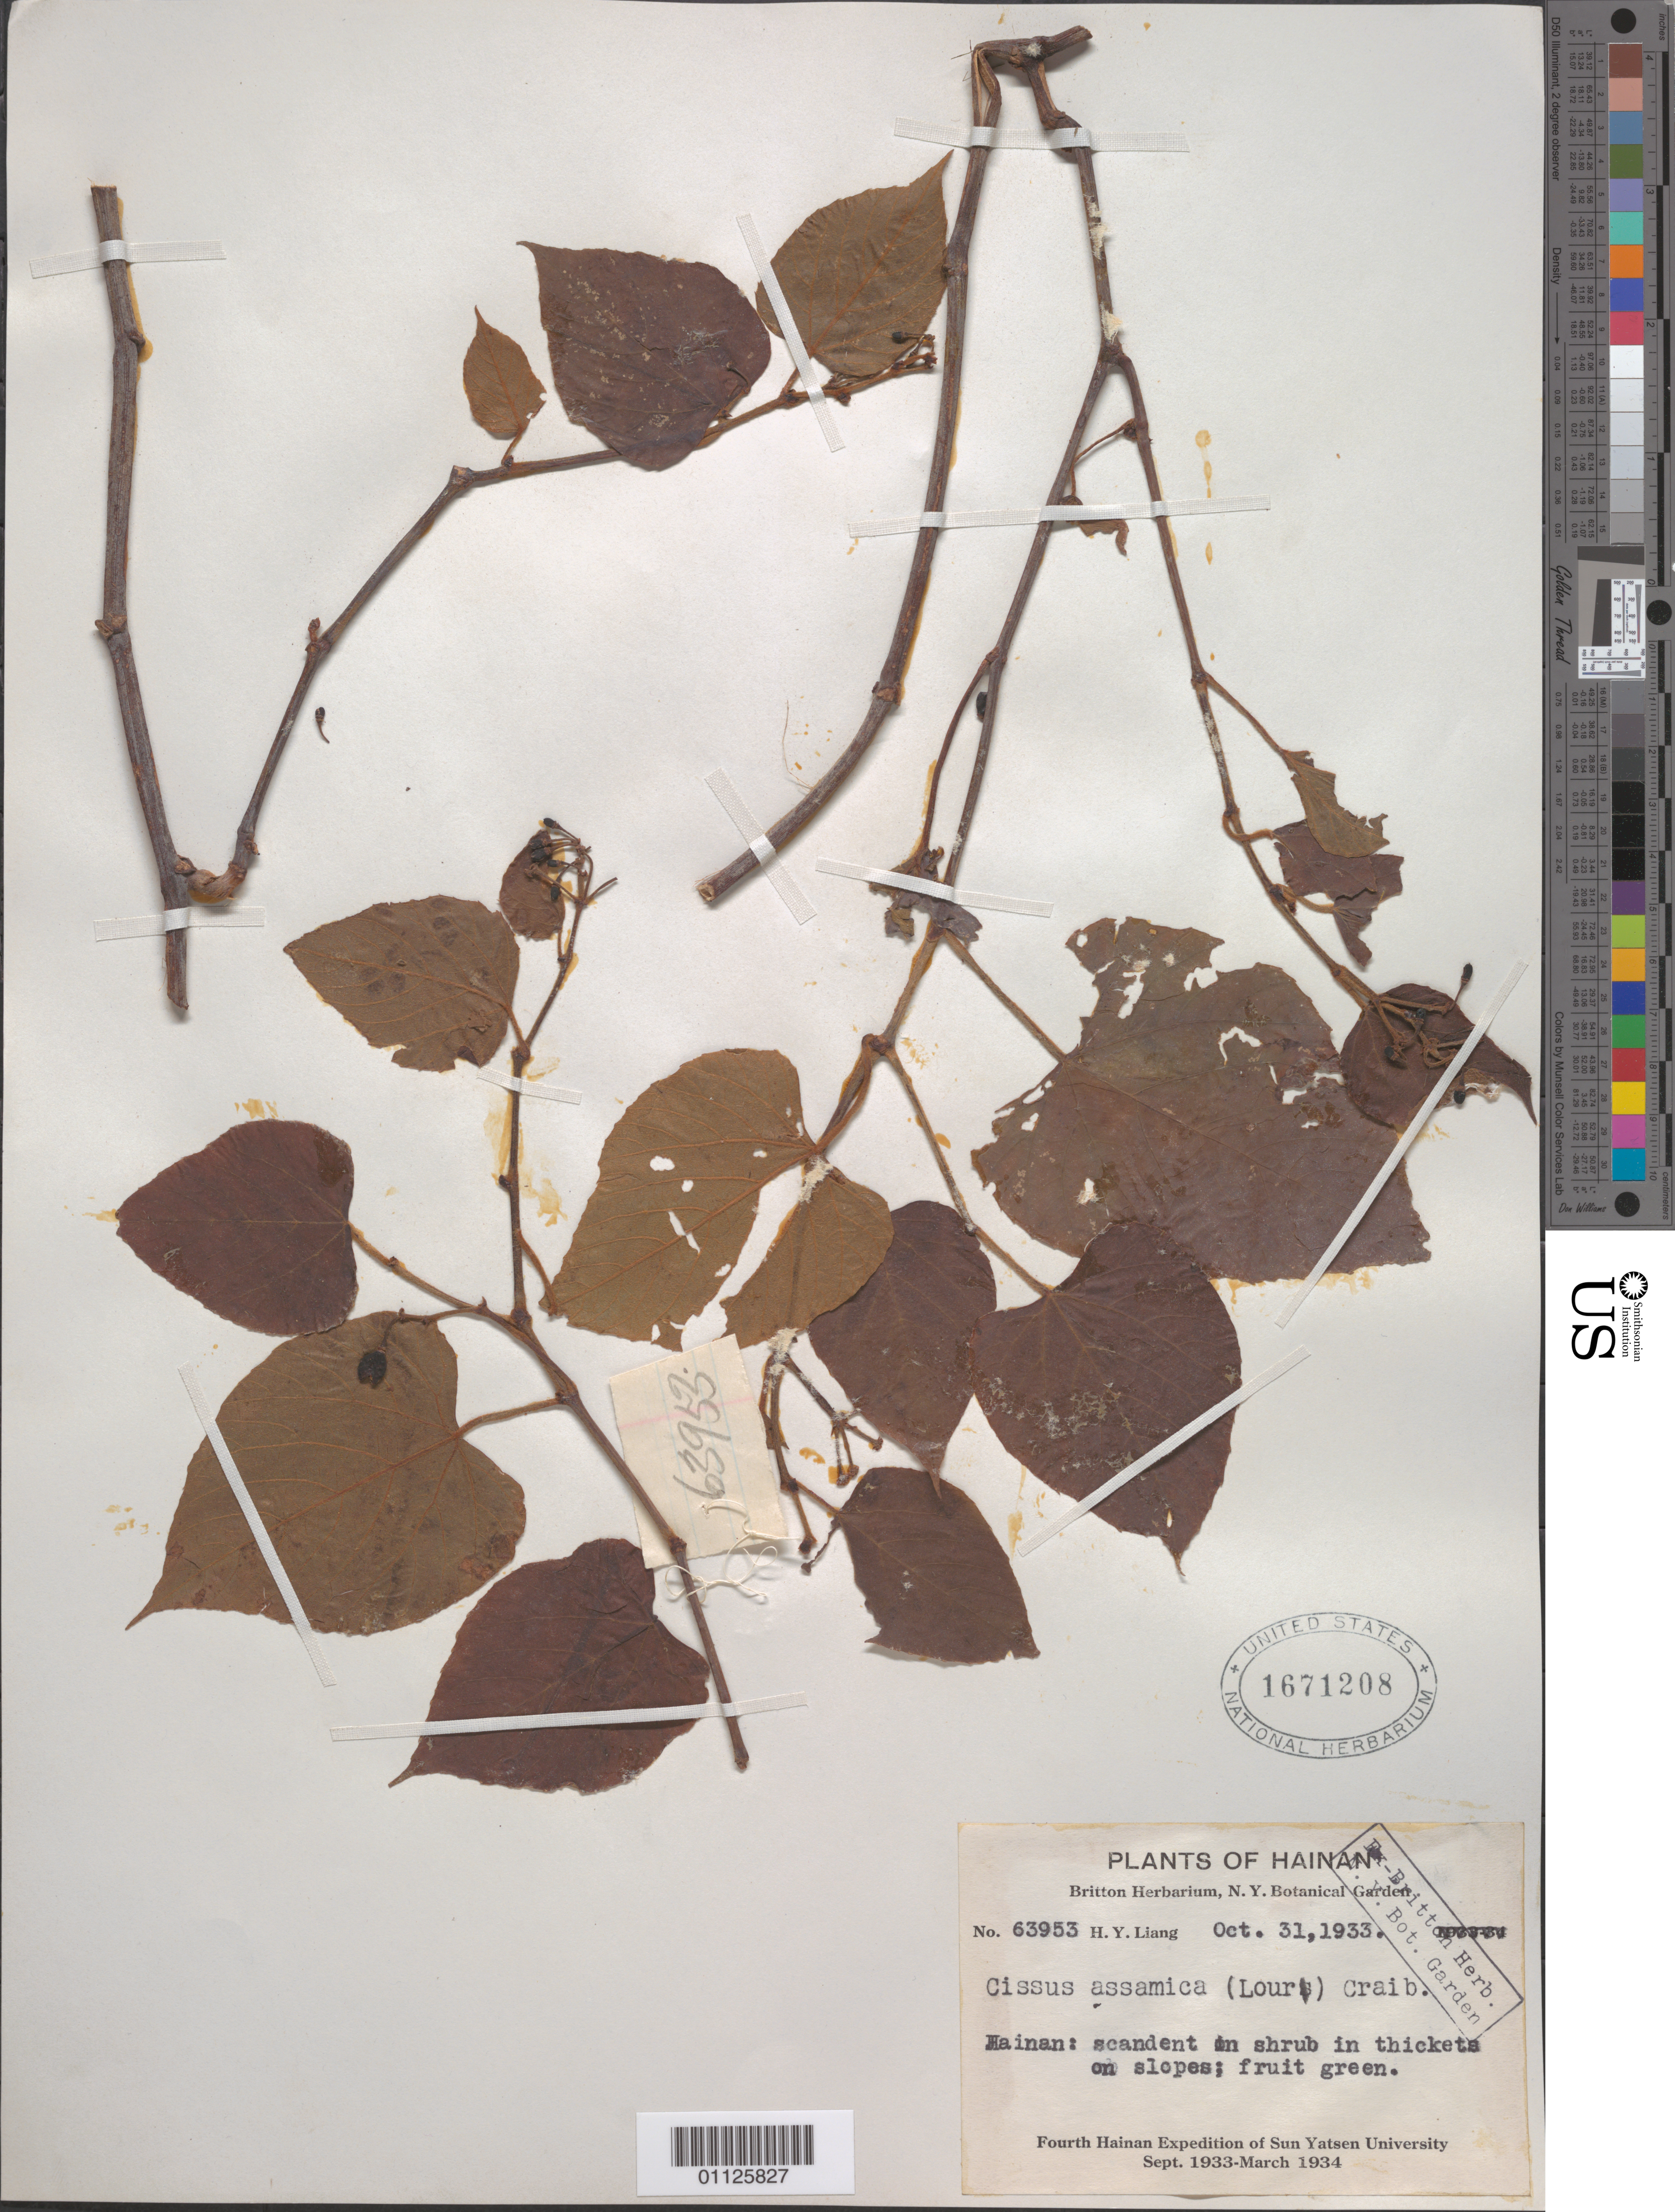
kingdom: Plantae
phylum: Tracheophyta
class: Magnoliopsida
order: Vitales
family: Vitaceae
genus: Cissus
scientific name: Cissus assamica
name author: (M.A. Lawson) Craib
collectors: H. Y. Liang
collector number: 63953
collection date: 1933-10-31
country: China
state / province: Hainan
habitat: Scandent on shrub in thickets on slopes.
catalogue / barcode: US 1671208